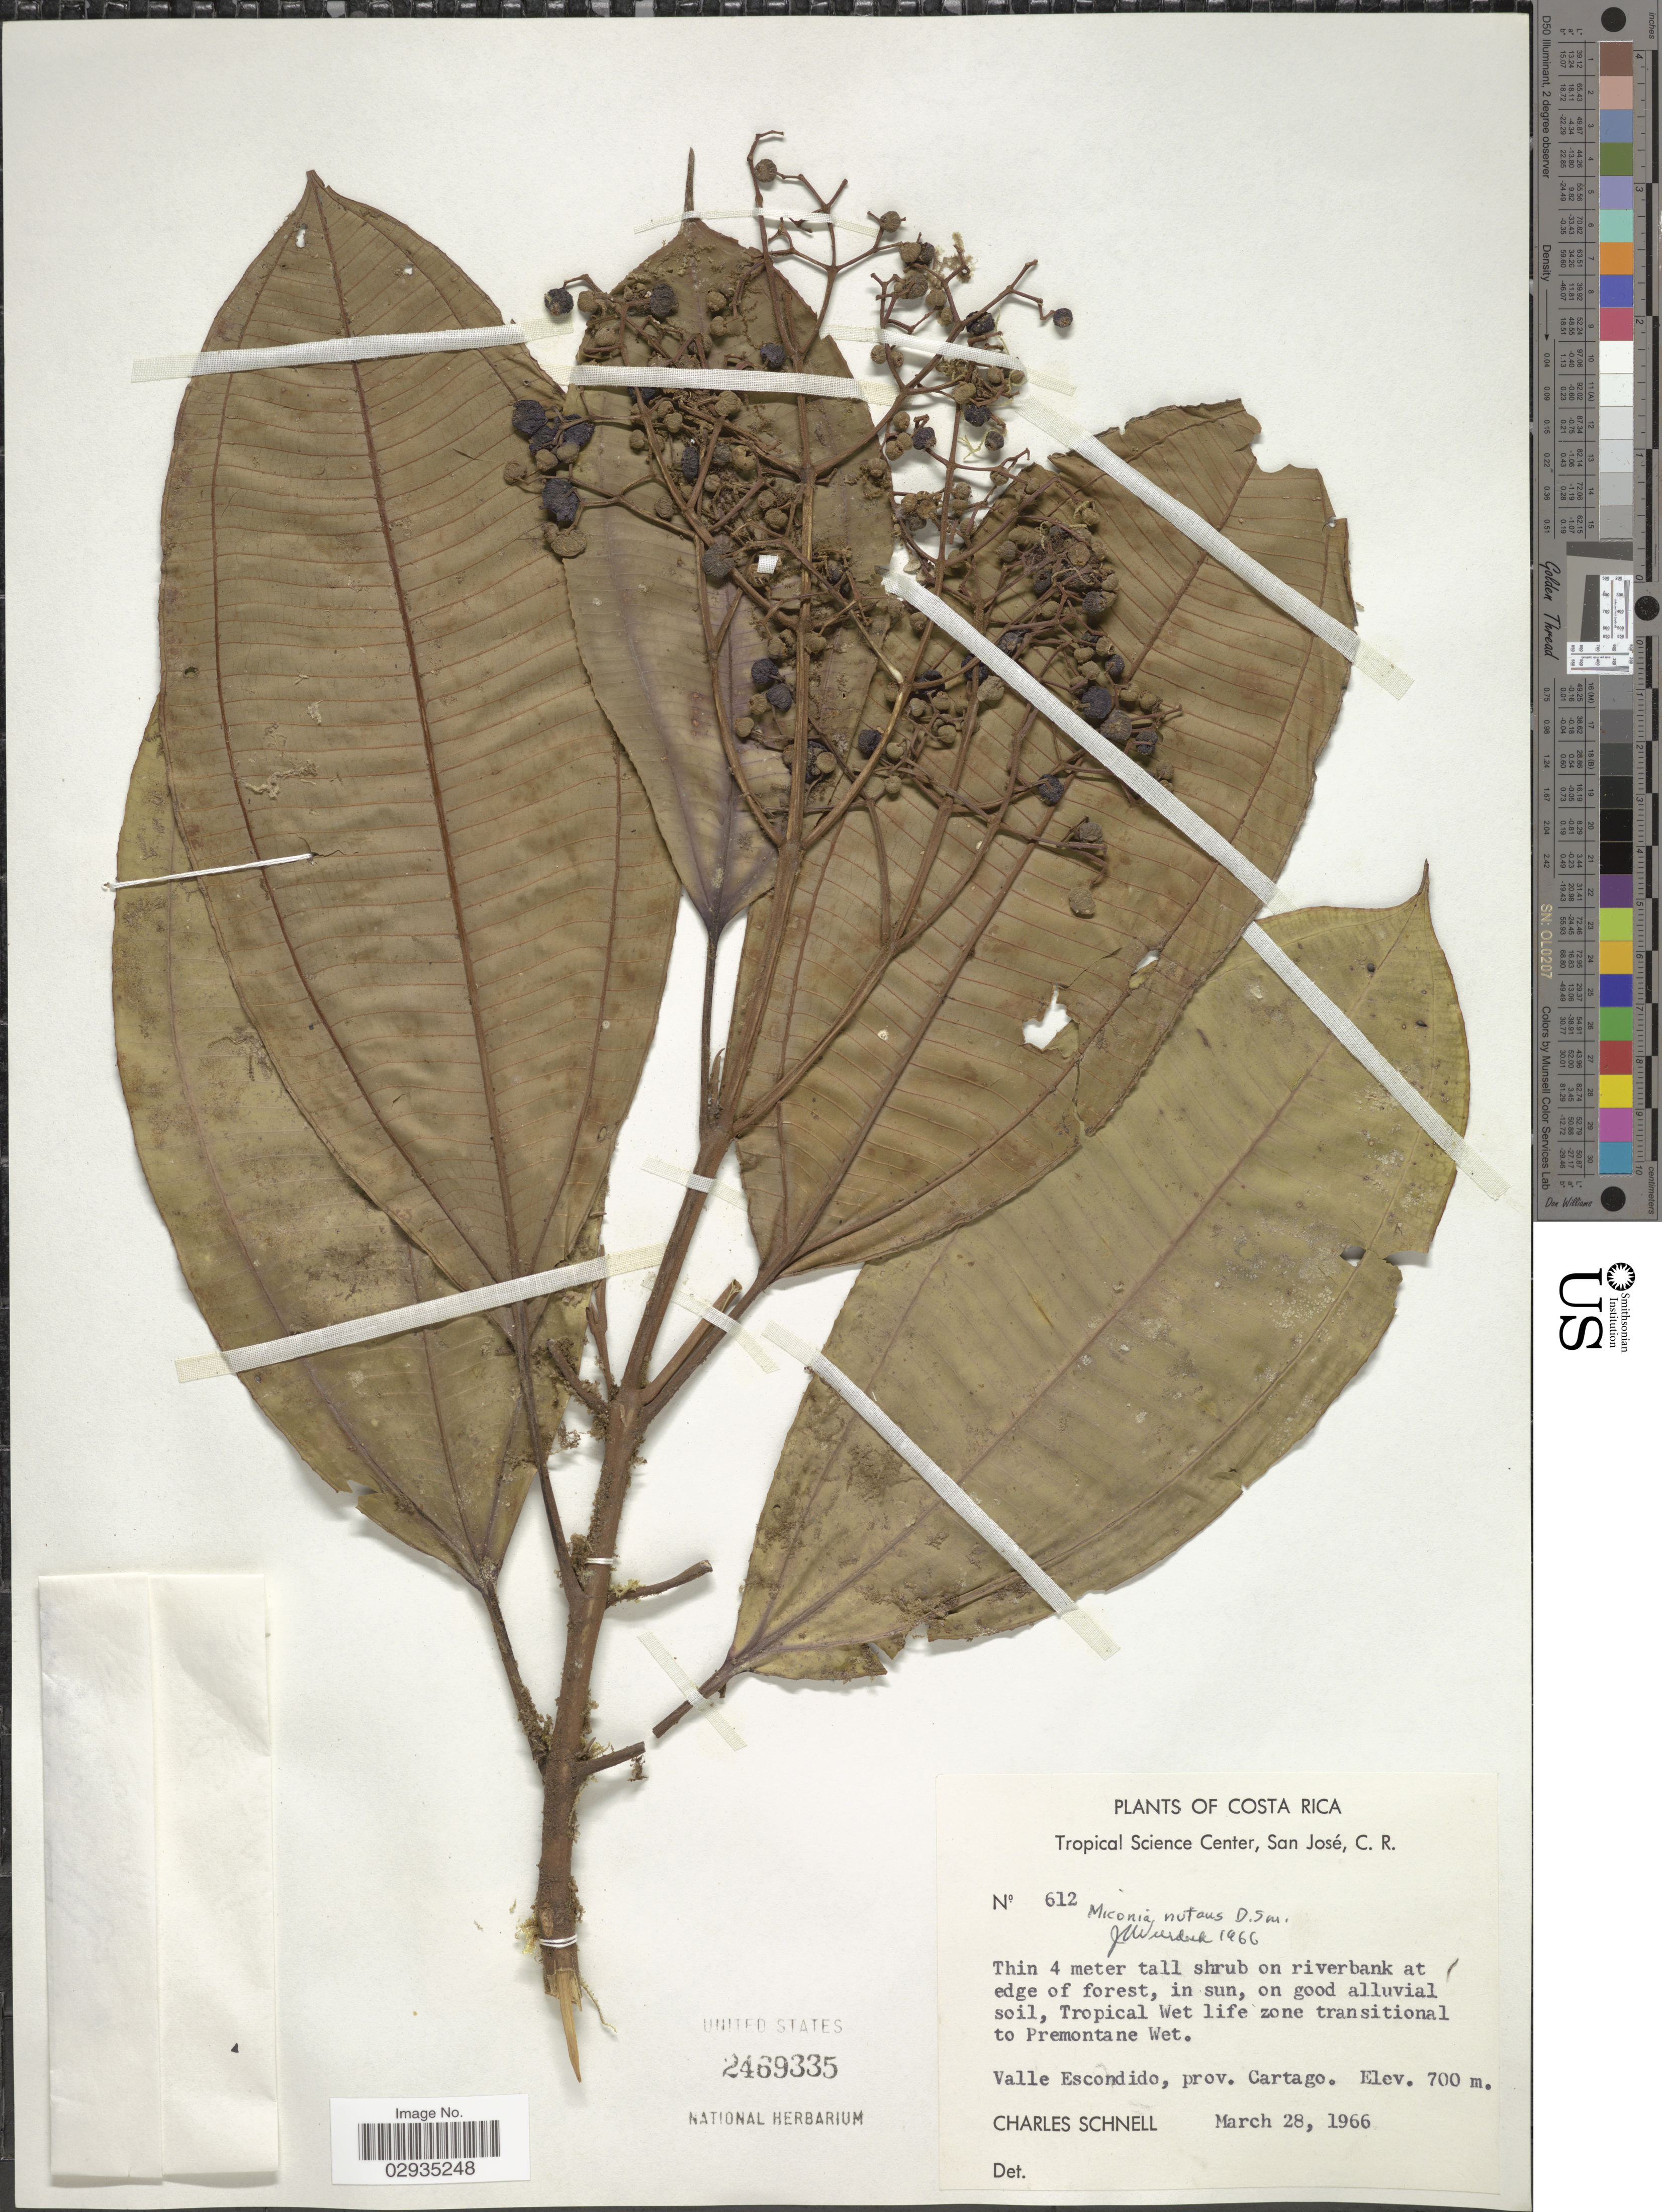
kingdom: Plantae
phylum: Tracheophyta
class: Magnoliopsida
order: Myrtales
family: Melastomataceae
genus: Miconia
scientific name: Miconia nutans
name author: Donn. Sm.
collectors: C. Schnell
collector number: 612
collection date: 1966-03-28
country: Costa Rica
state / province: Cartago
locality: Tropical Wet life zone transitional to Premontane Wet, Valle Escondido.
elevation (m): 700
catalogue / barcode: US 2469335